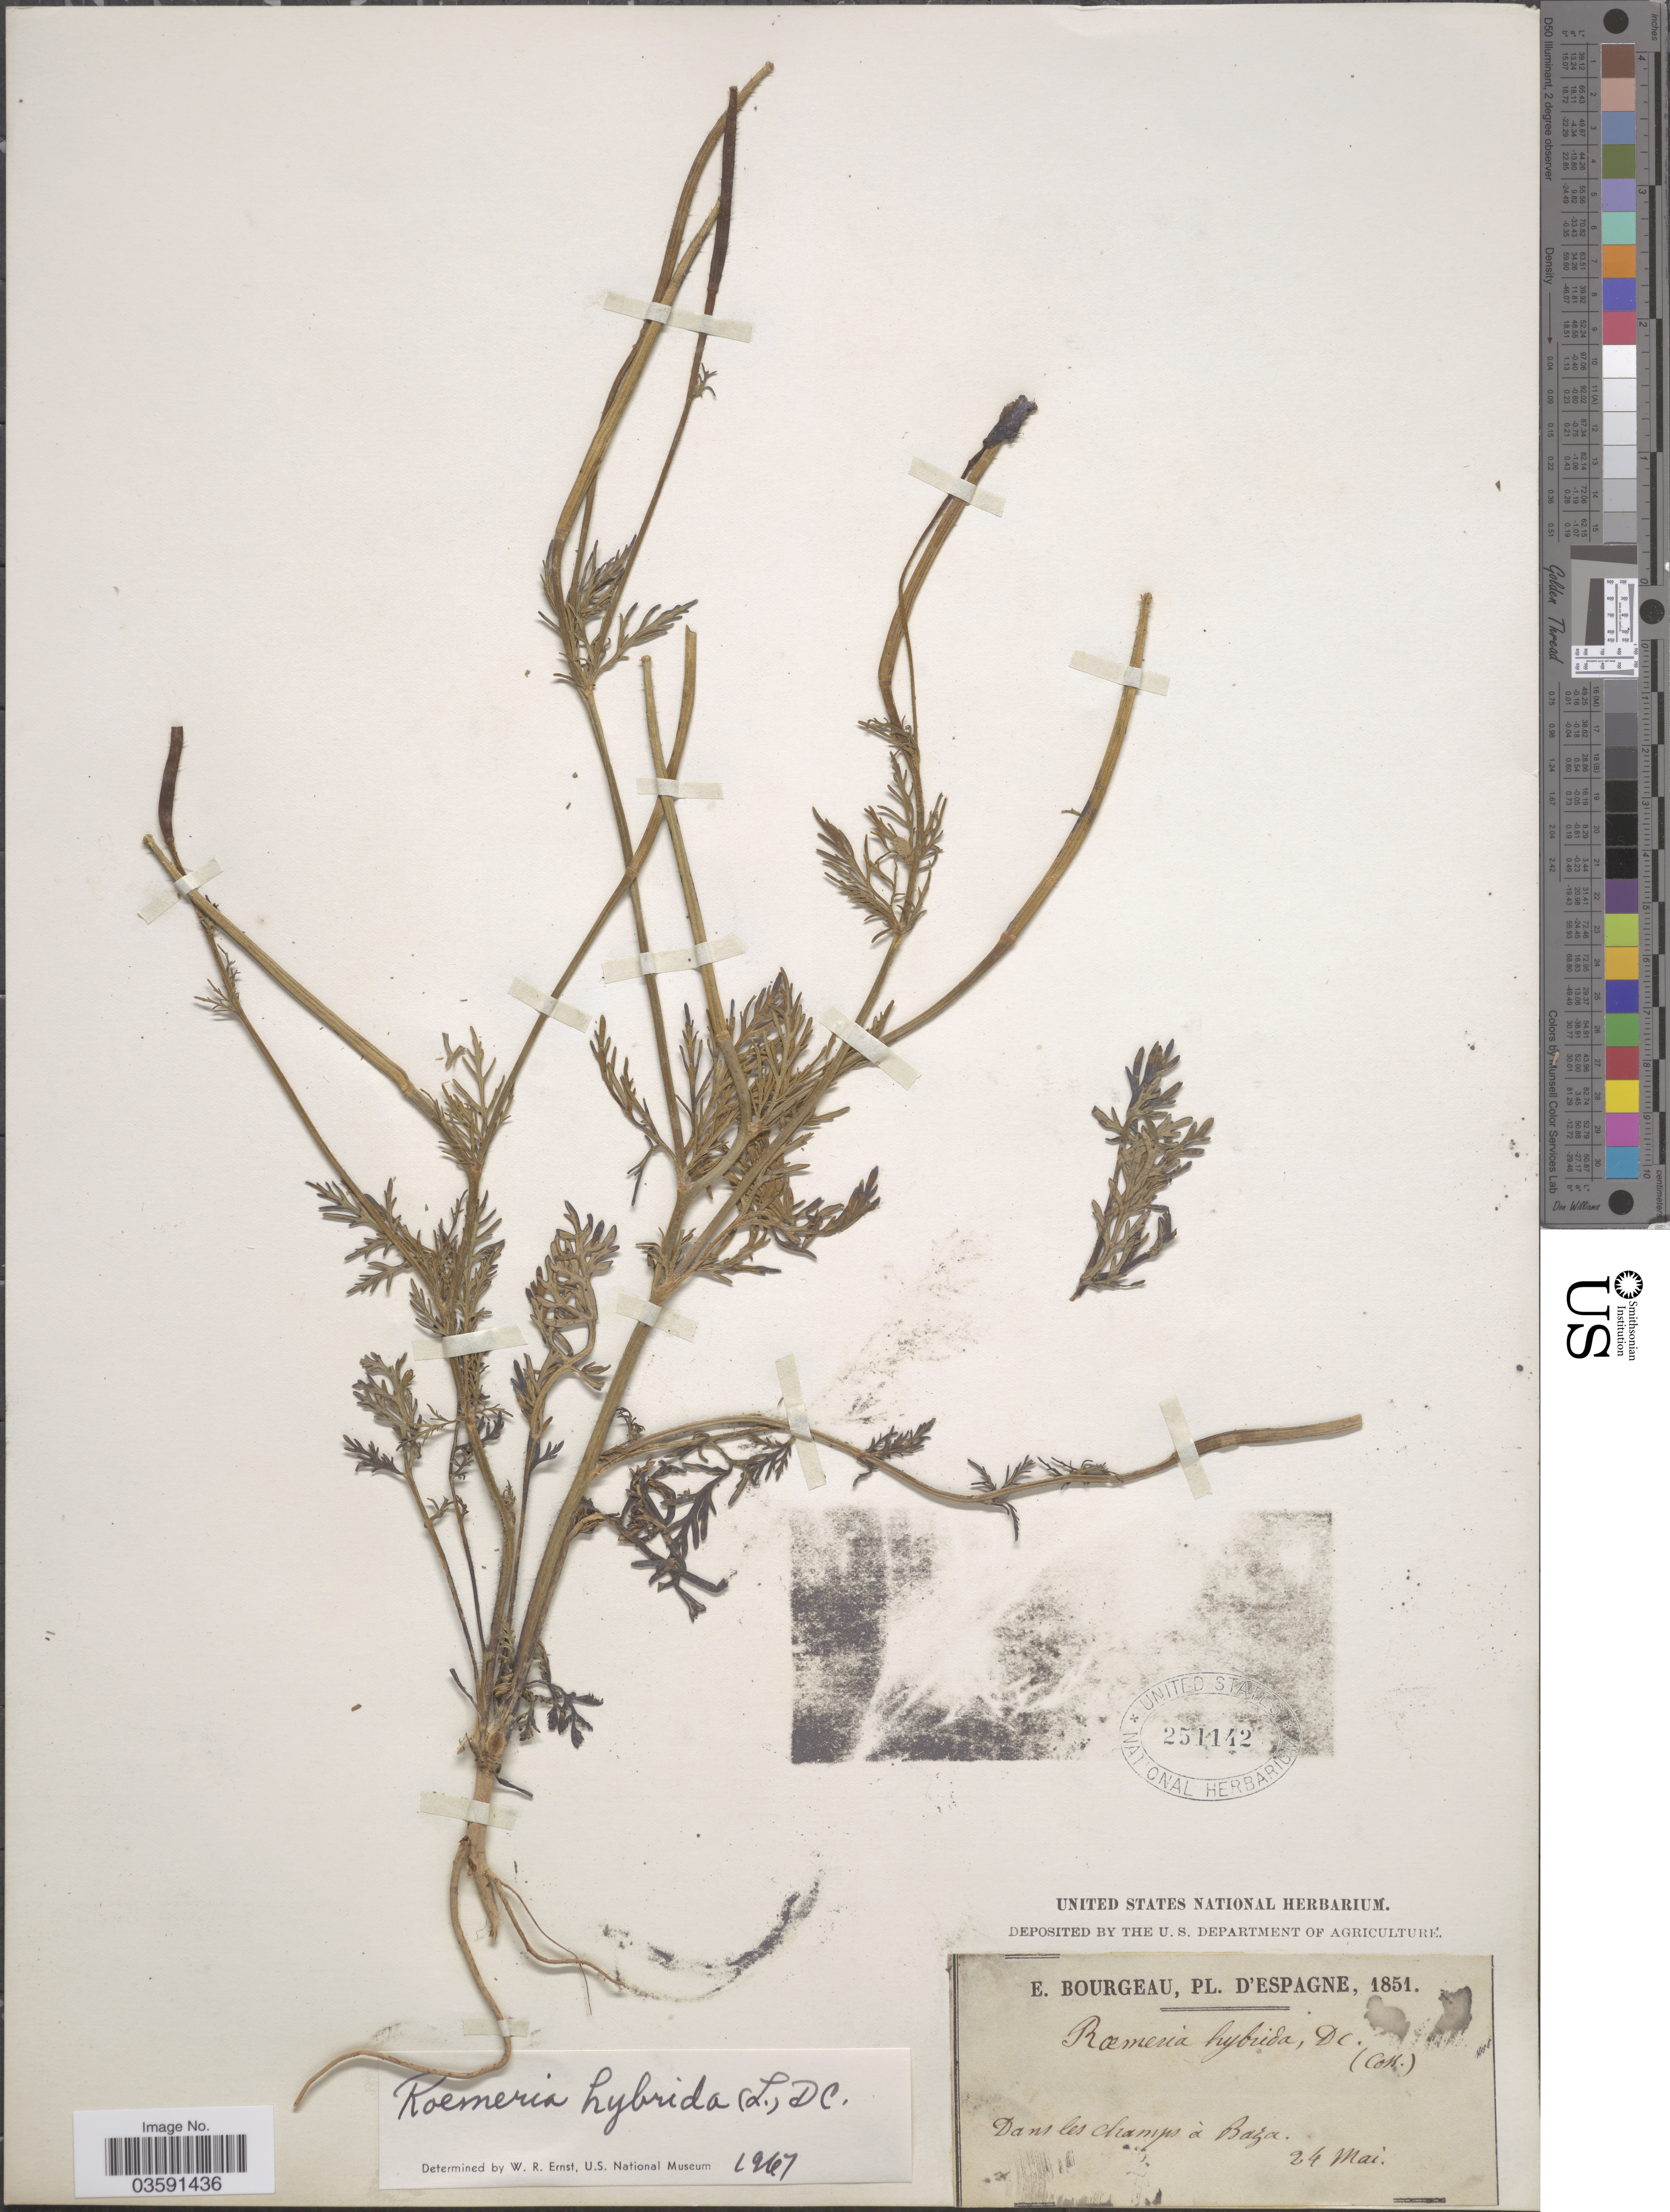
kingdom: Plantae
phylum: Tracheophyta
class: Magnoliopsida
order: Ranunculales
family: Papaveraceae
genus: Papaver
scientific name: Papaver dodecandrum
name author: (Forssk.) Medik.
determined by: Strong, M. T., (US), Smithsonian Institution - National Museum of Natural History (UNITED STATES)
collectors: E. Bourgeau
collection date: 1851-05-24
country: Spain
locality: Espagne. Dans les champs à Baza.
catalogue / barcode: US 251142